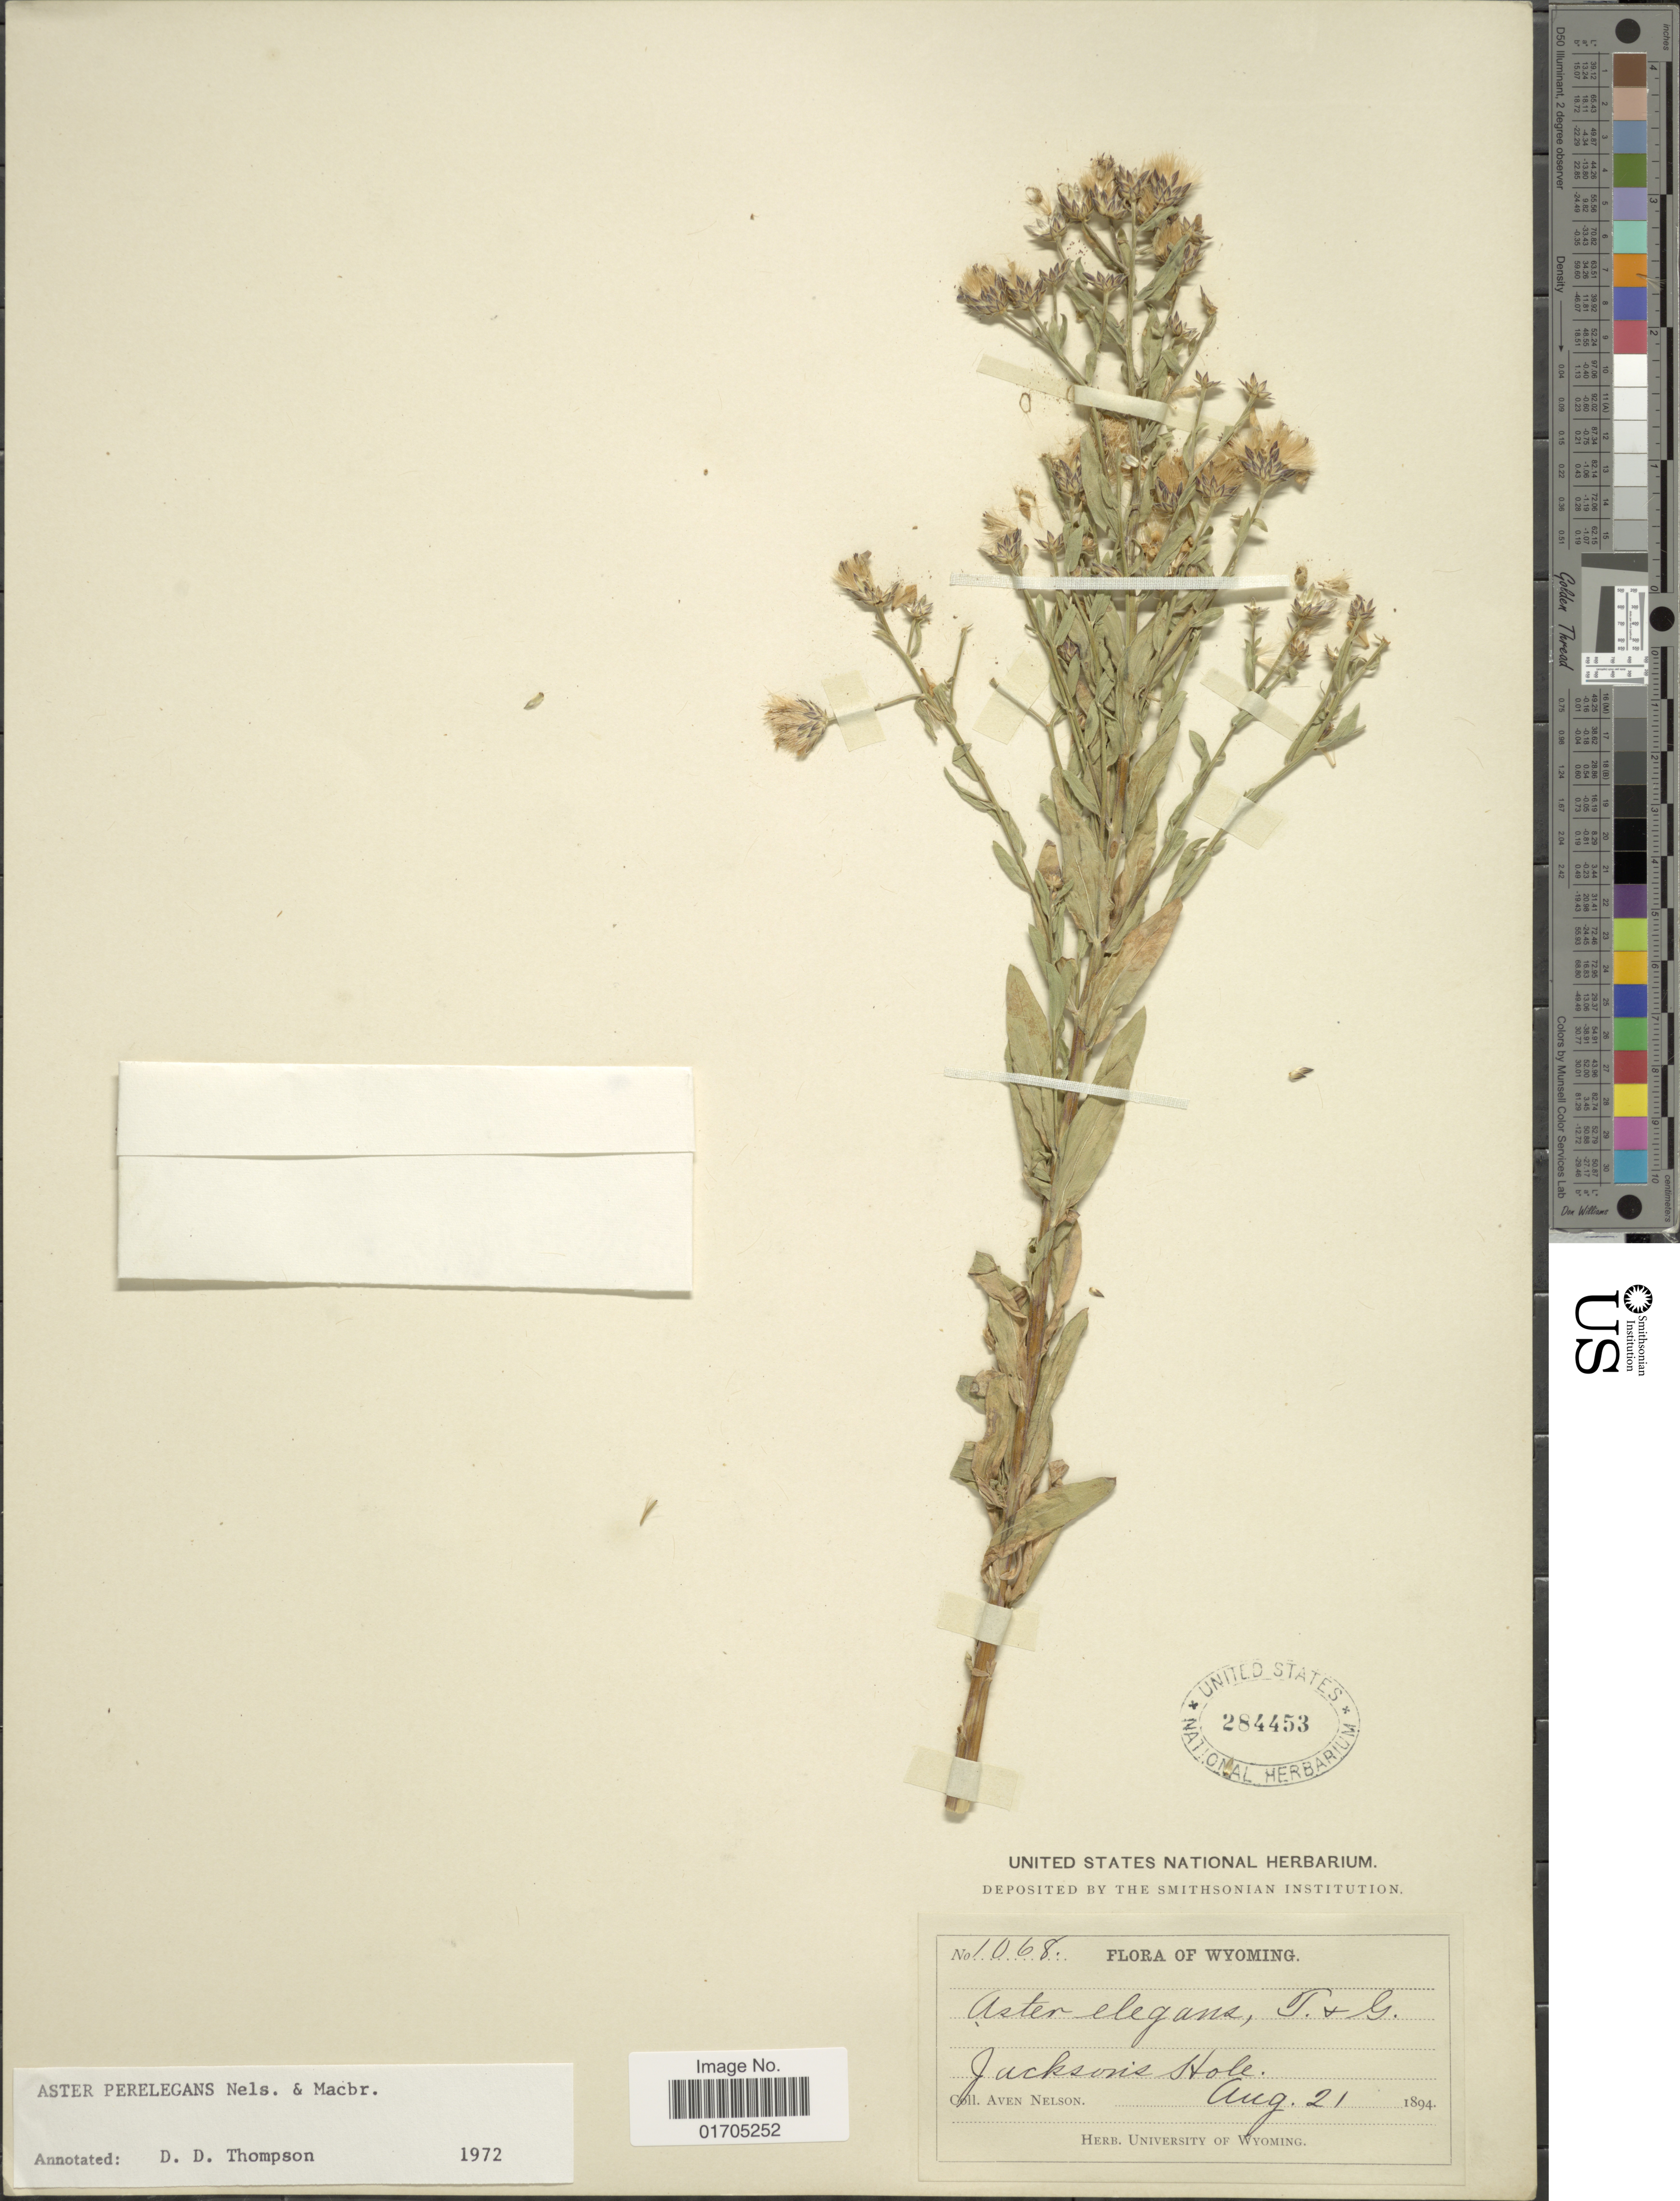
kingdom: Plantae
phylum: Tracheophyta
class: Magnoliopsida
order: Asterales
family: Asteraceae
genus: Eucephalus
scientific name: Eucephalus elegans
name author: Nutt.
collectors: A. Nelson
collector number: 1068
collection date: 1894-08-21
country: United States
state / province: Wyoming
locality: Jackson's Hole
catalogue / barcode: US 284453